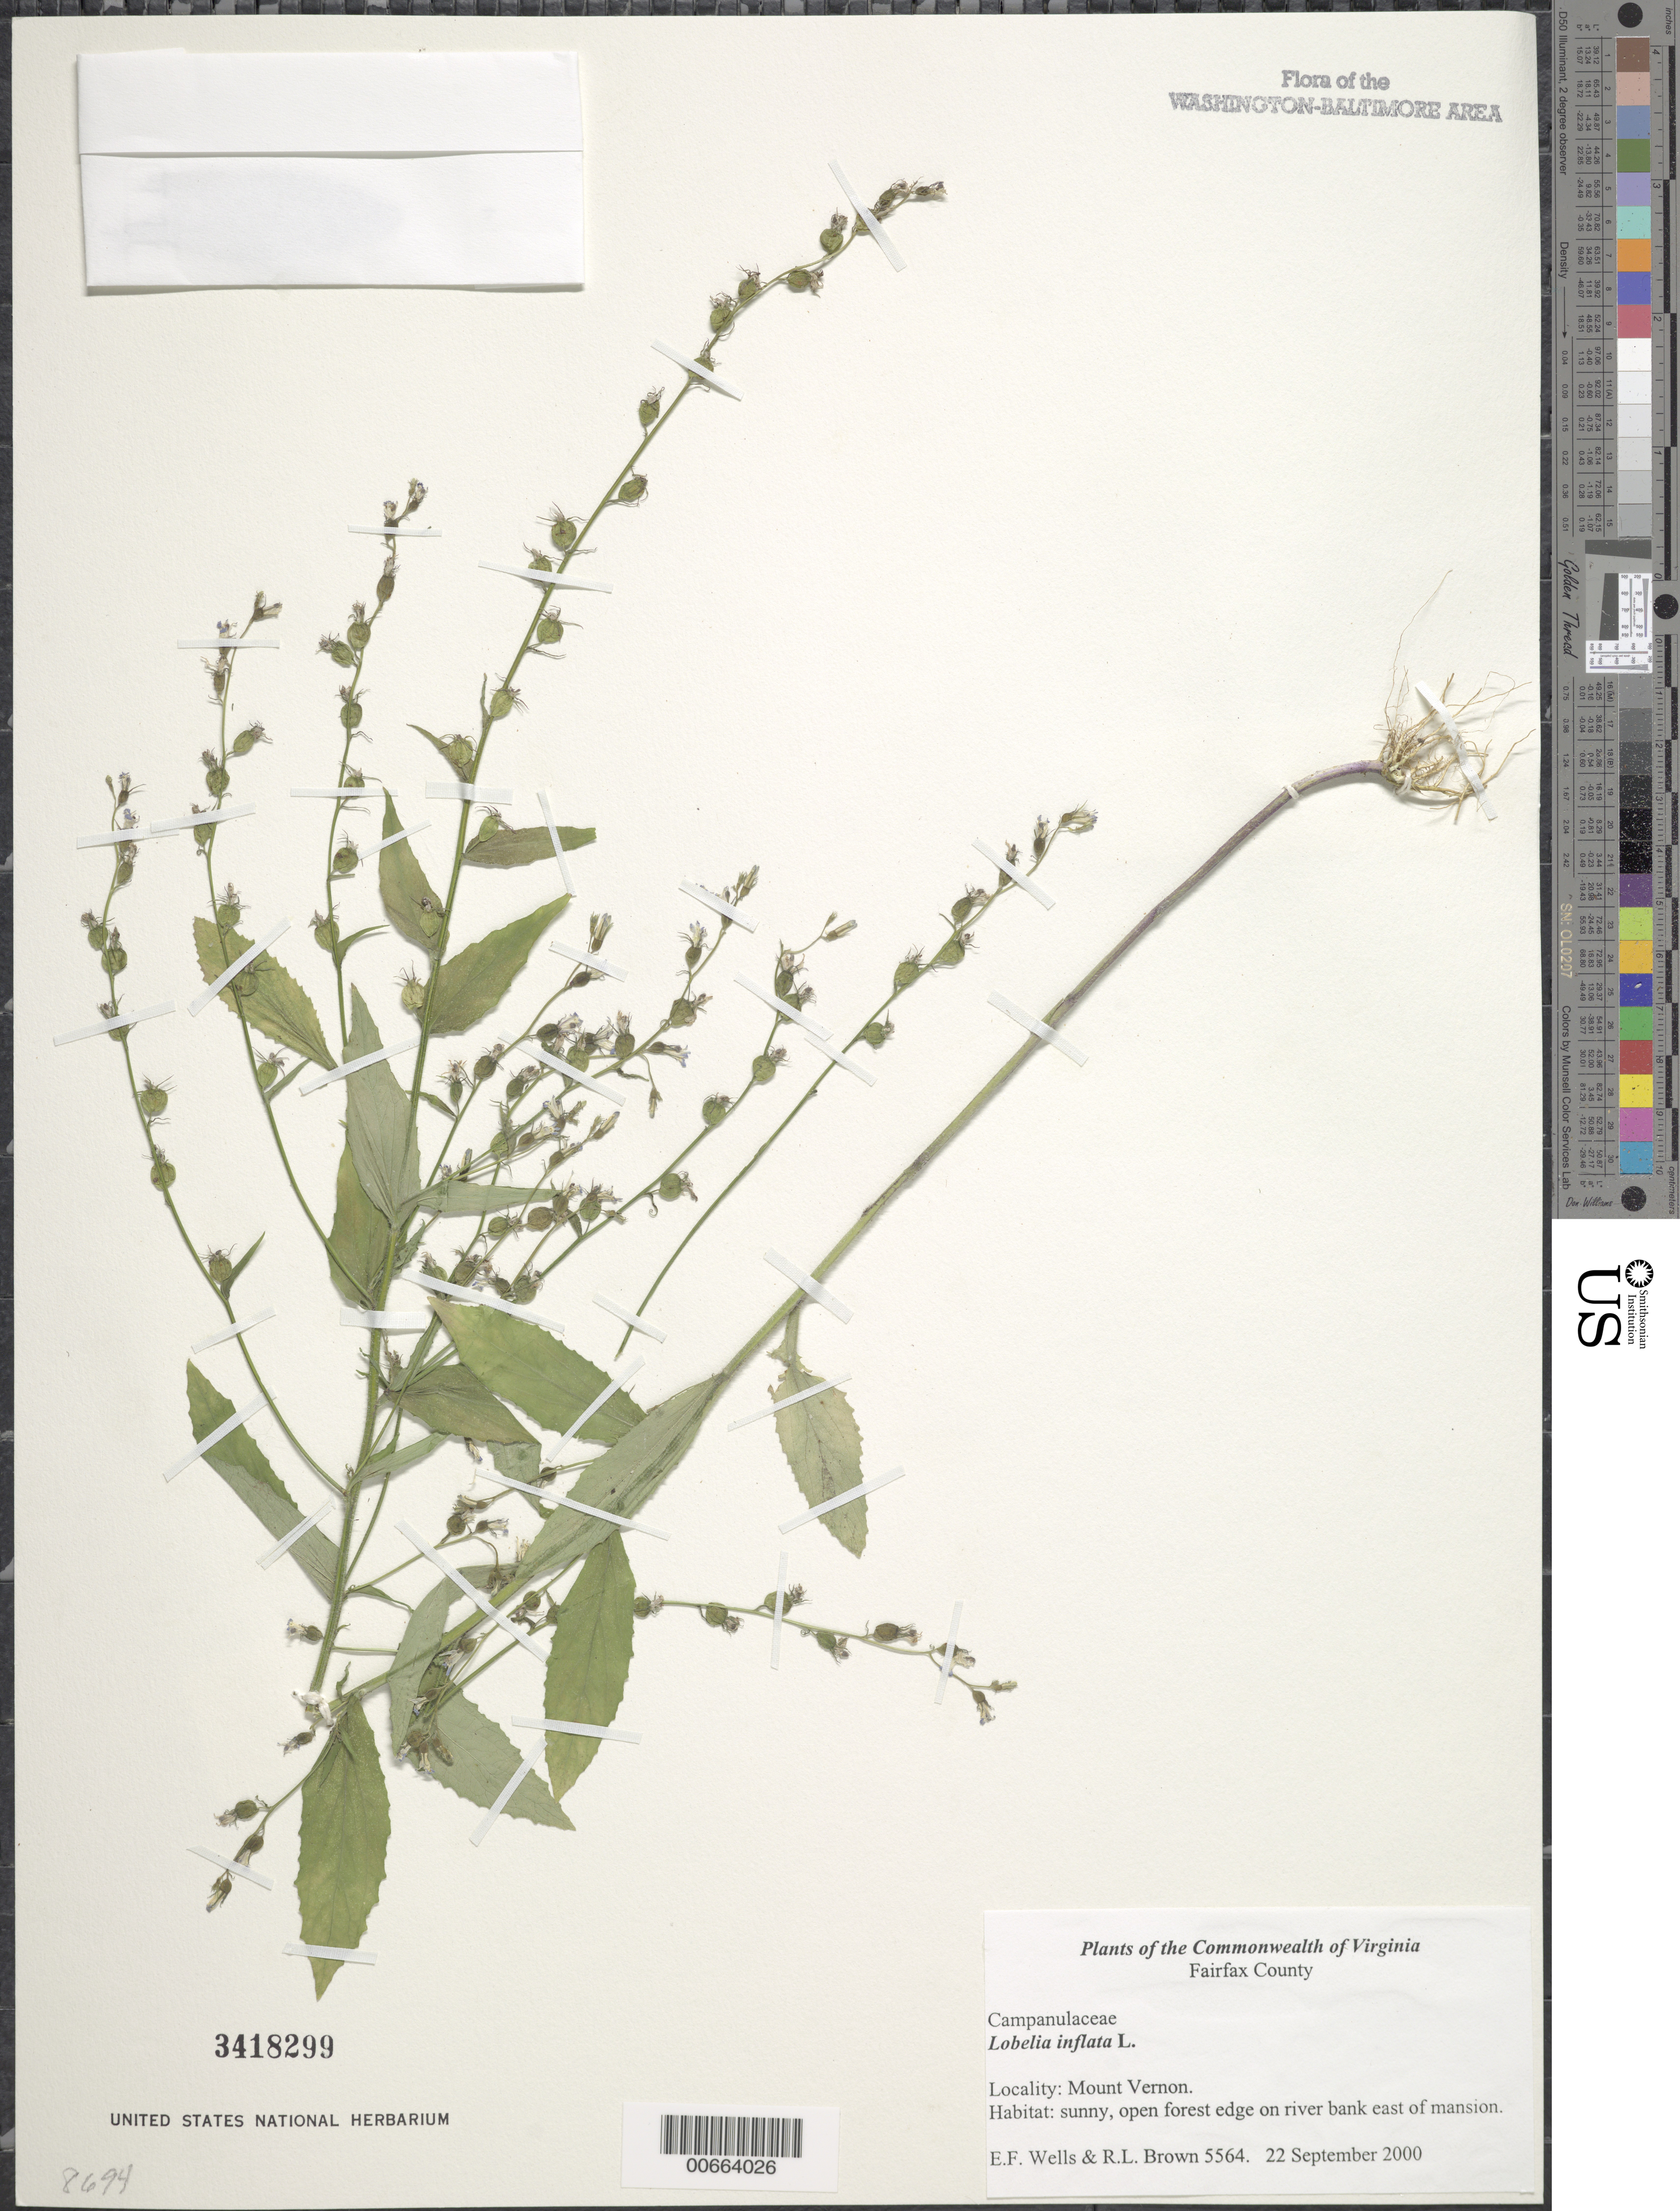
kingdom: Plantae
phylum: Tracheophyta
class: Magnoliopsida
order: Asterales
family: Campanulaceae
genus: Lobelia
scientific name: Lobelia inflata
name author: L.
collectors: E. F. Wells & R. L. Brown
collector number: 5564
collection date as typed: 22 Sep 2000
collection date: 2000-09-22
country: United States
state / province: Virginia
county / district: Fairfax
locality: Mount Vernon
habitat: Sunny, open forest edge on river bank east of mansion.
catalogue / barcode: US 3418299